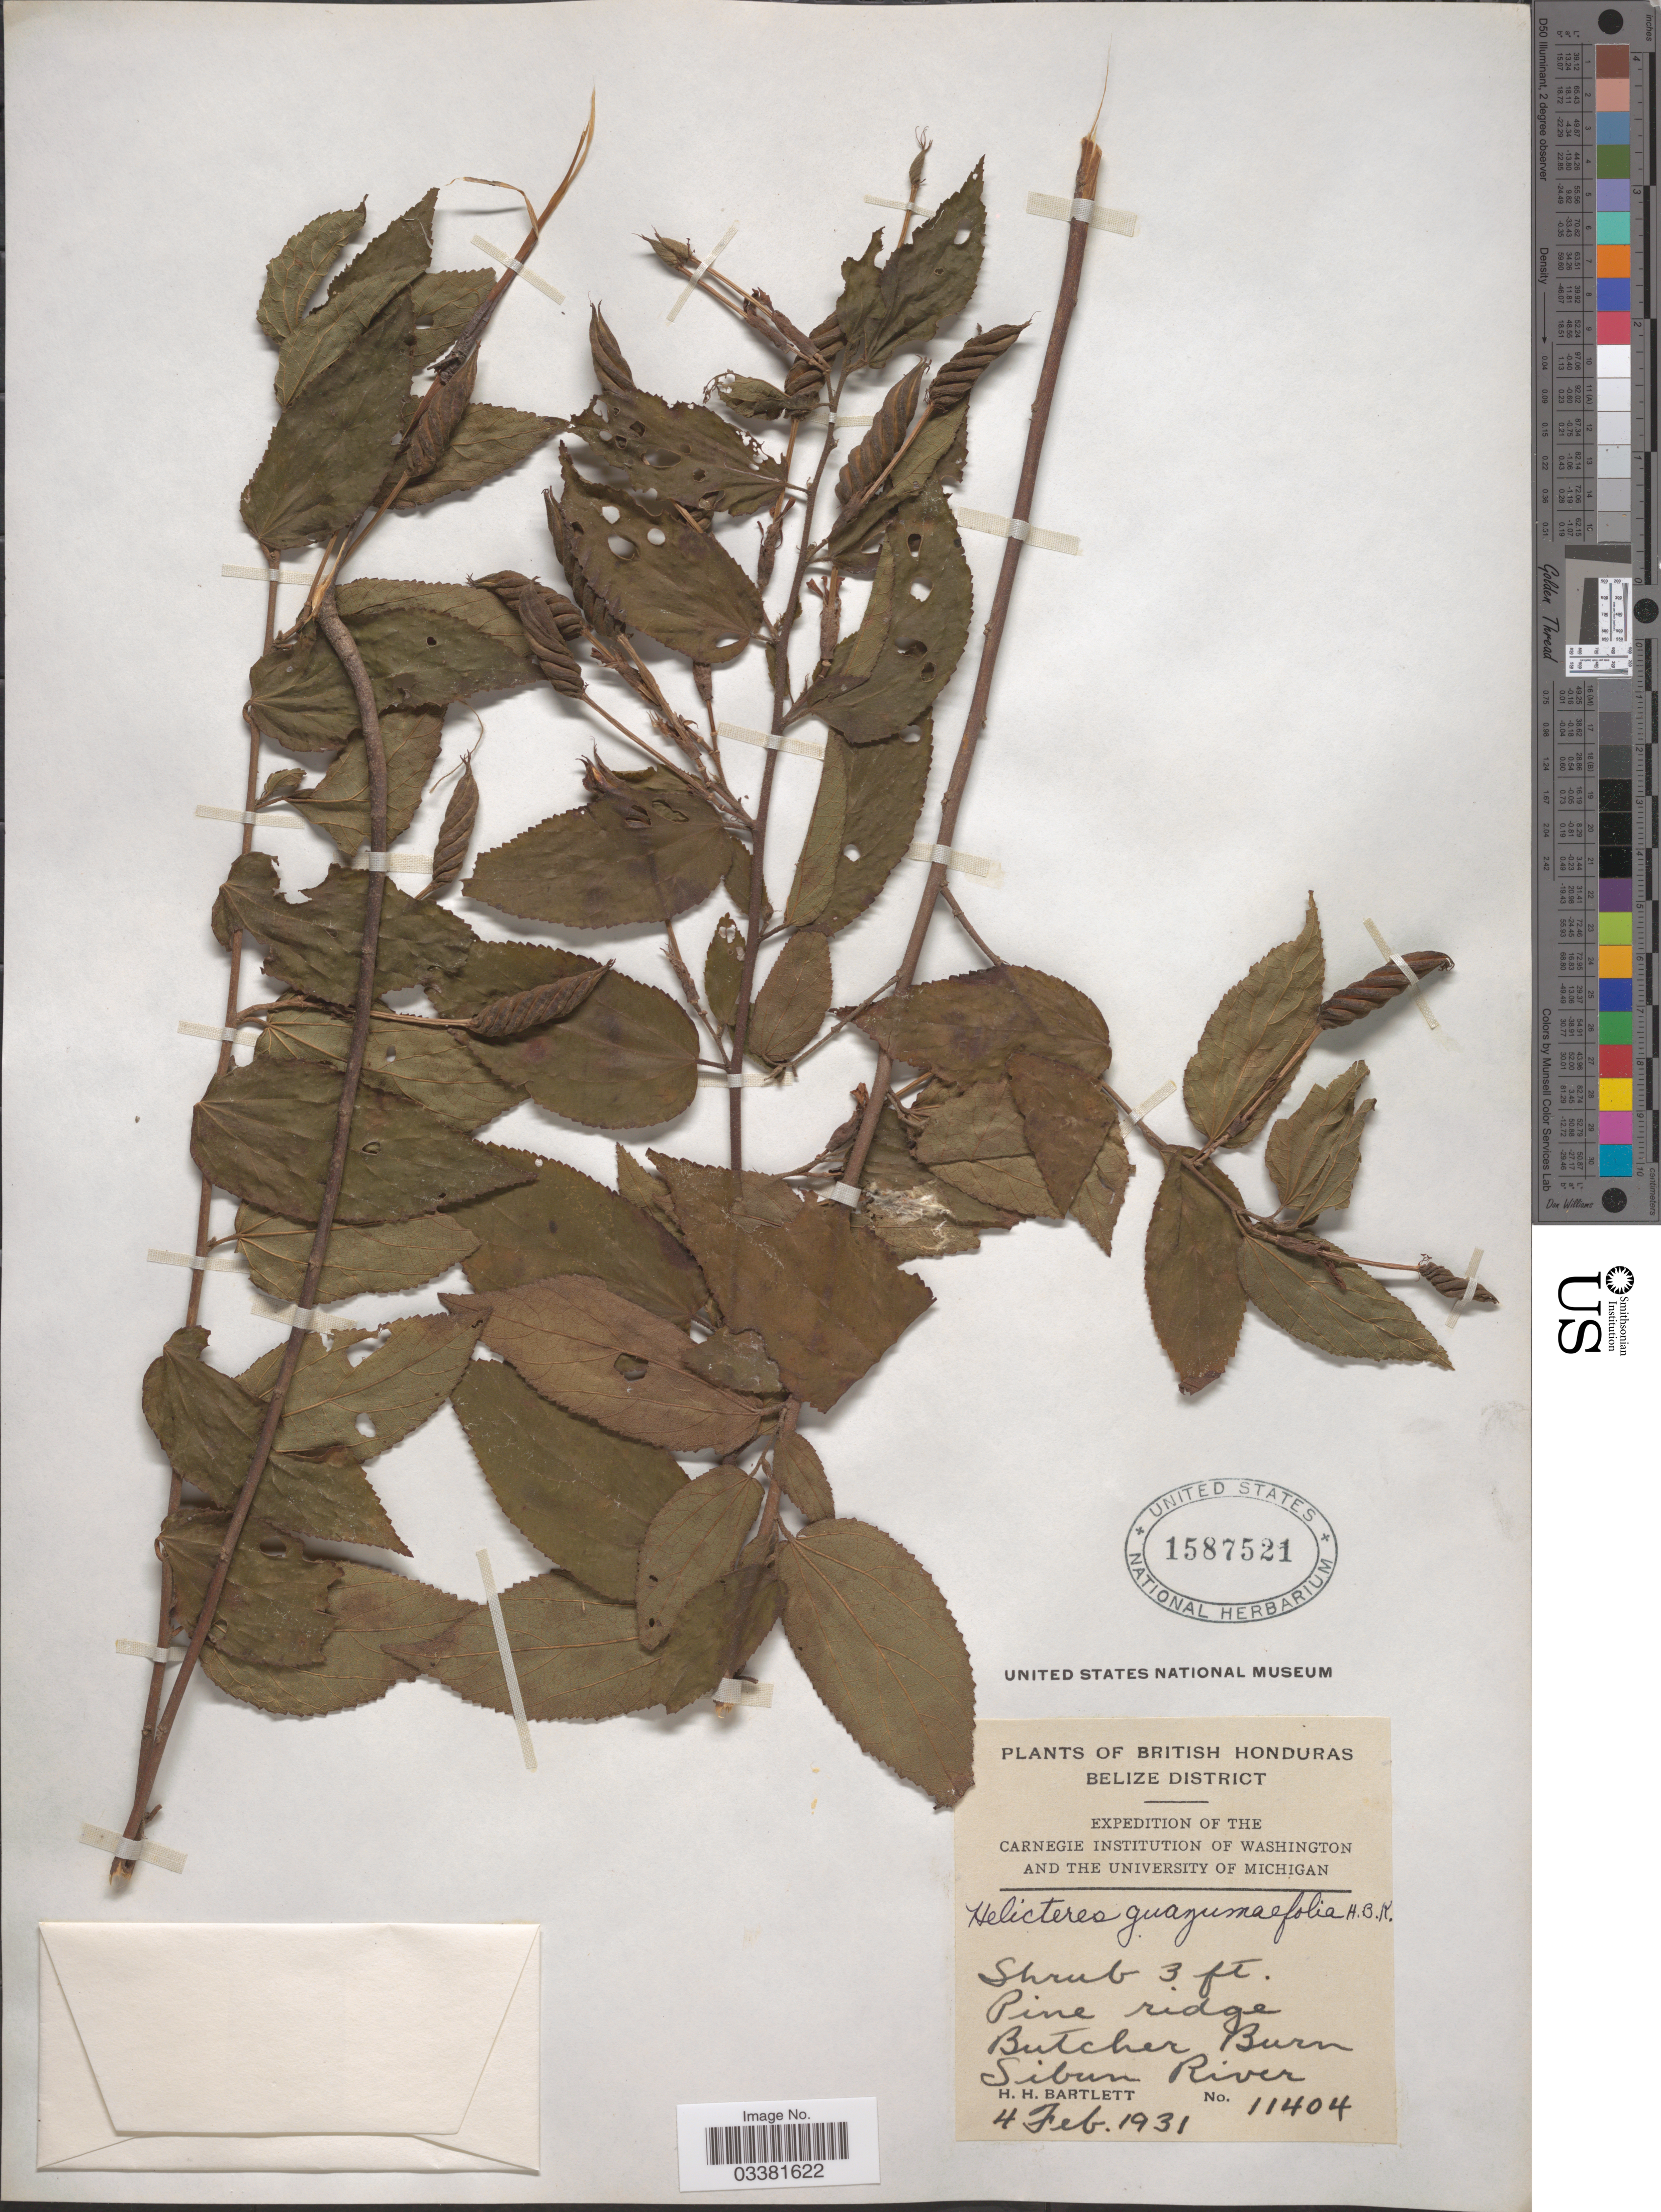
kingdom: Plantae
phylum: Tracheophyta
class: Magnoliopsida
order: Malvales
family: Malvaceae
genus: Helicteres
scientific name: Helicteres guazumifolia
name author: Kunth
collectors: H. H. Bartlett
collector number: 11404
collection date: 1931-02-04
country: Belize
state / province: Belize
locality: British Honduras. Belize District. Pine ridge Butcher Burn Sibun River.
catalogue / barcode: US 1587521